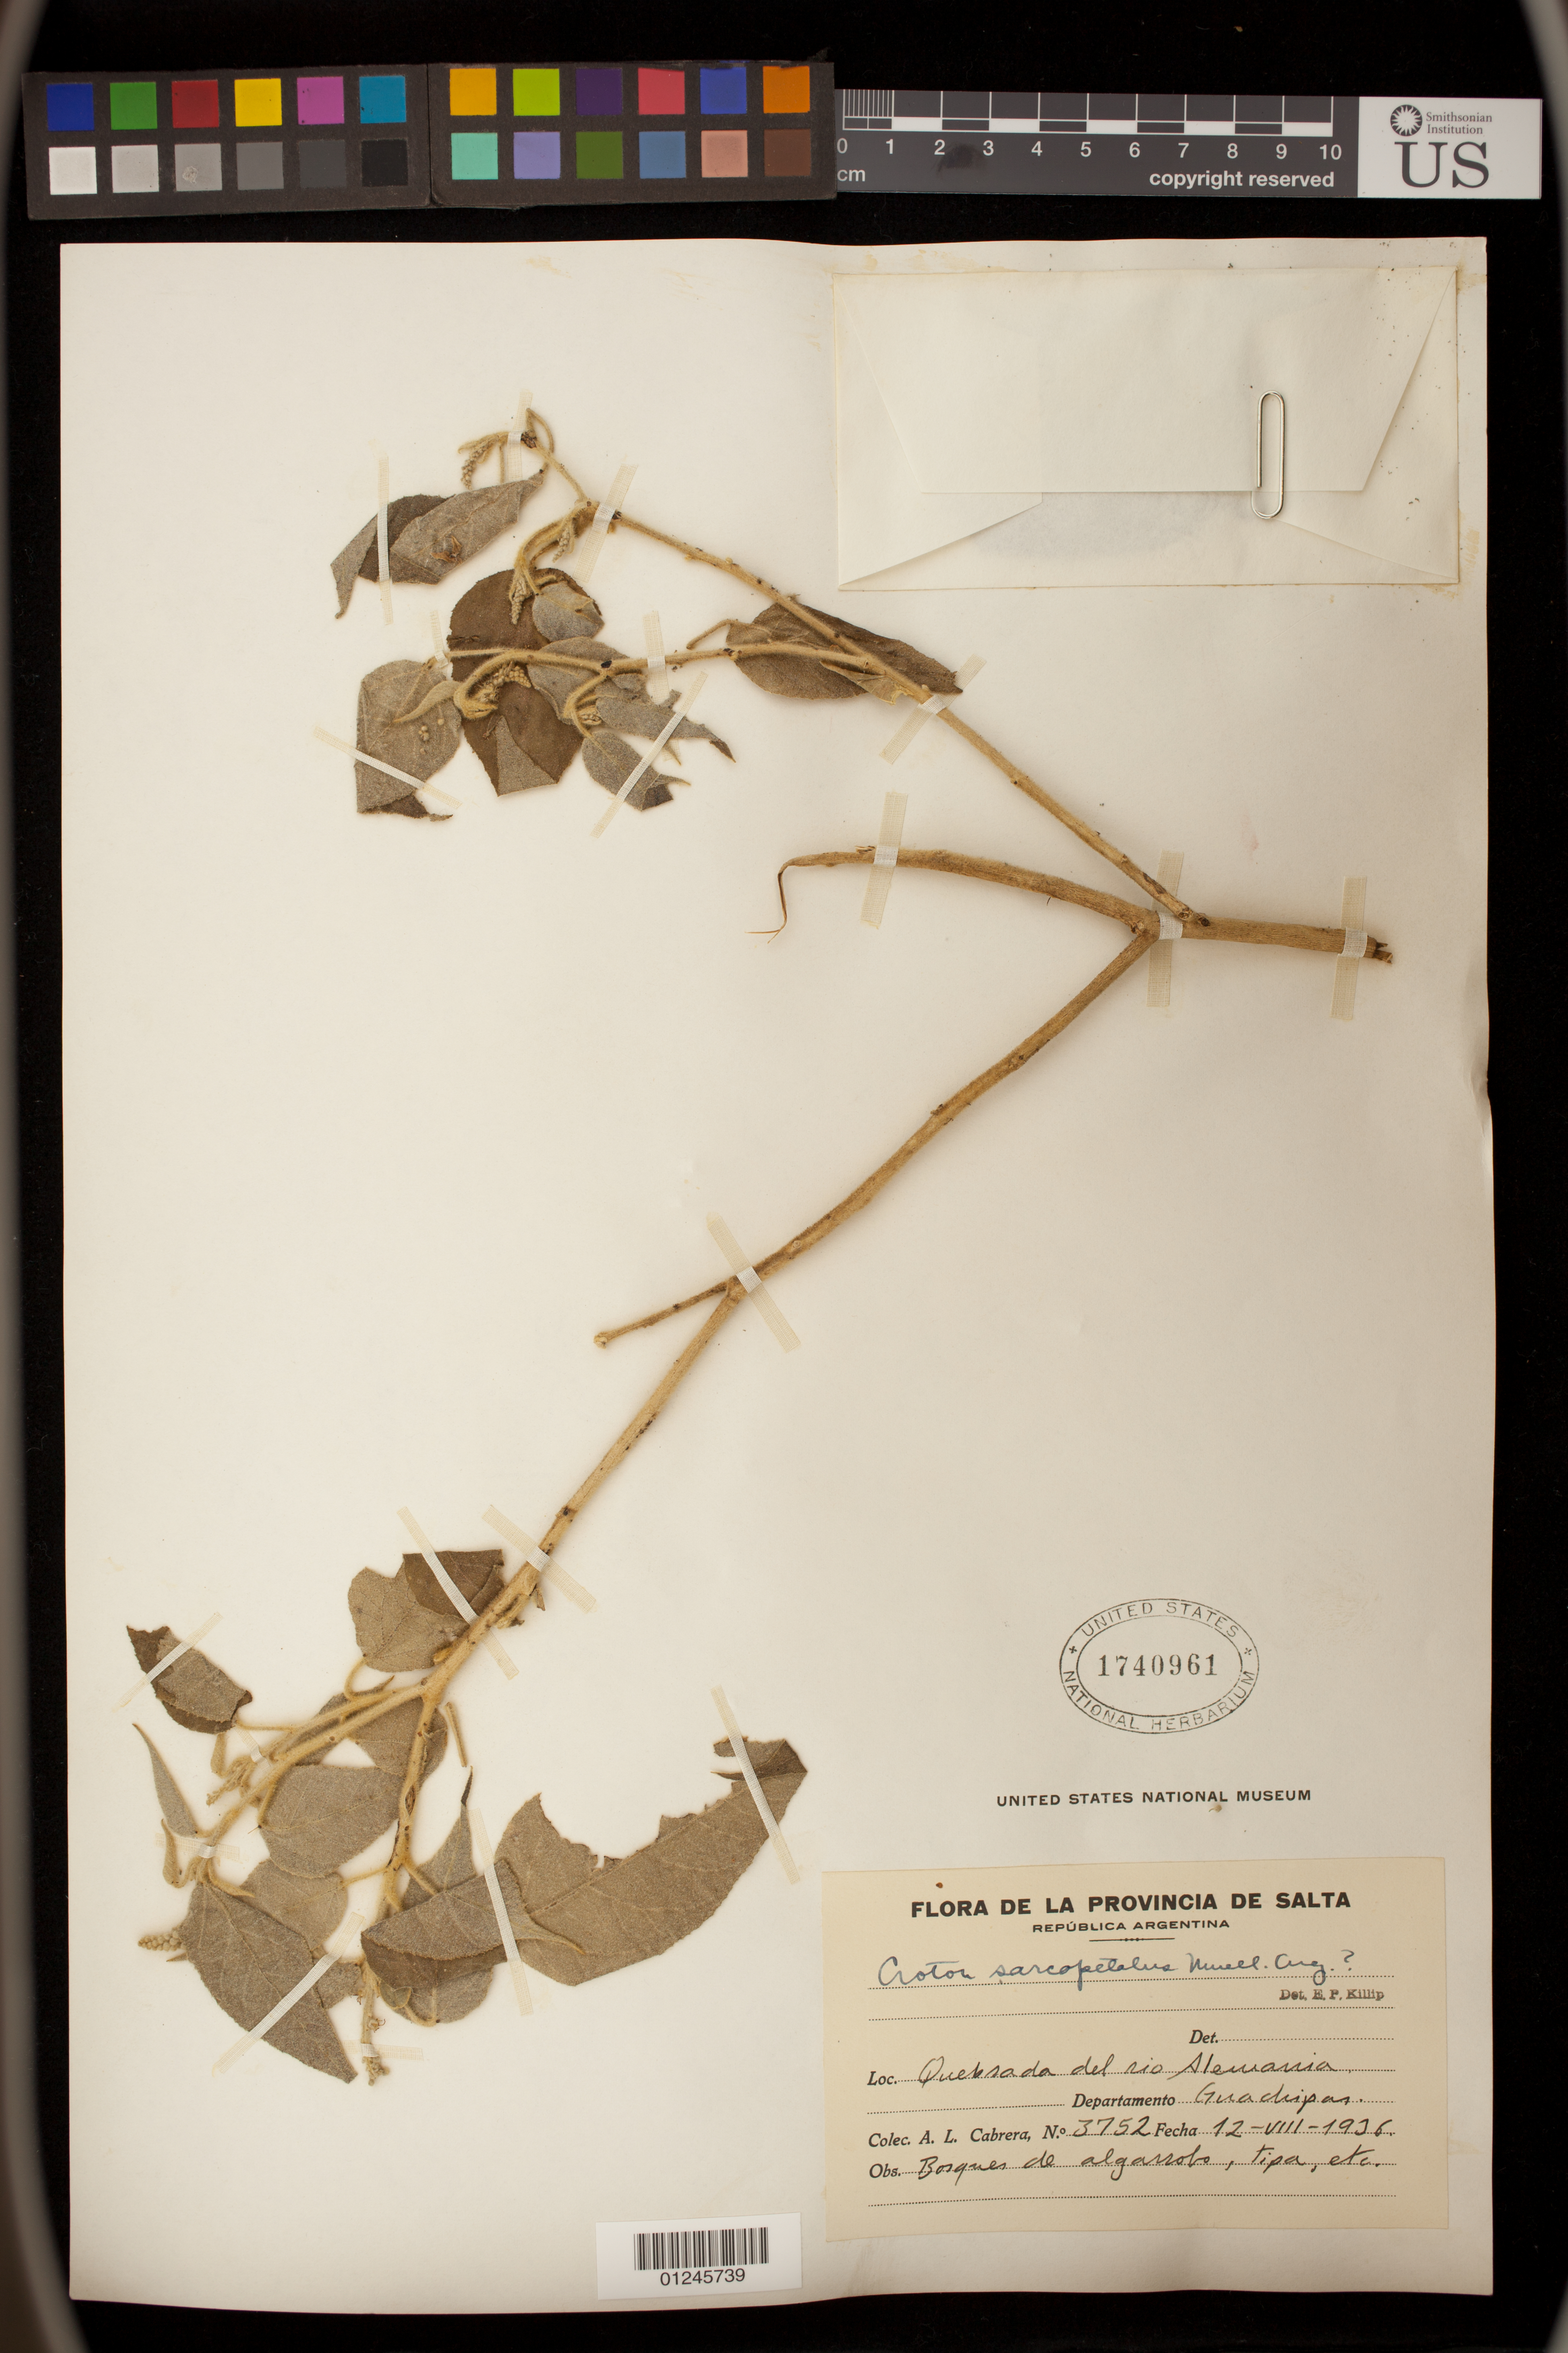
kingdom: Plantae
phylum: Tracheophyta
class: Magnoliopsida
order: Malpighiales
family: Euphorbiaceae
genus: Croton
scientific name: Croton sarcopetalus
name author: Müll. Arg.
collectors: A. L. Cabrera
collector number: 3752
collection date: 1936-08-12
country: Argentina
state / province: Salta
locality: Quebrada del rio Alemania.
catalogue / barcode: US 1740961